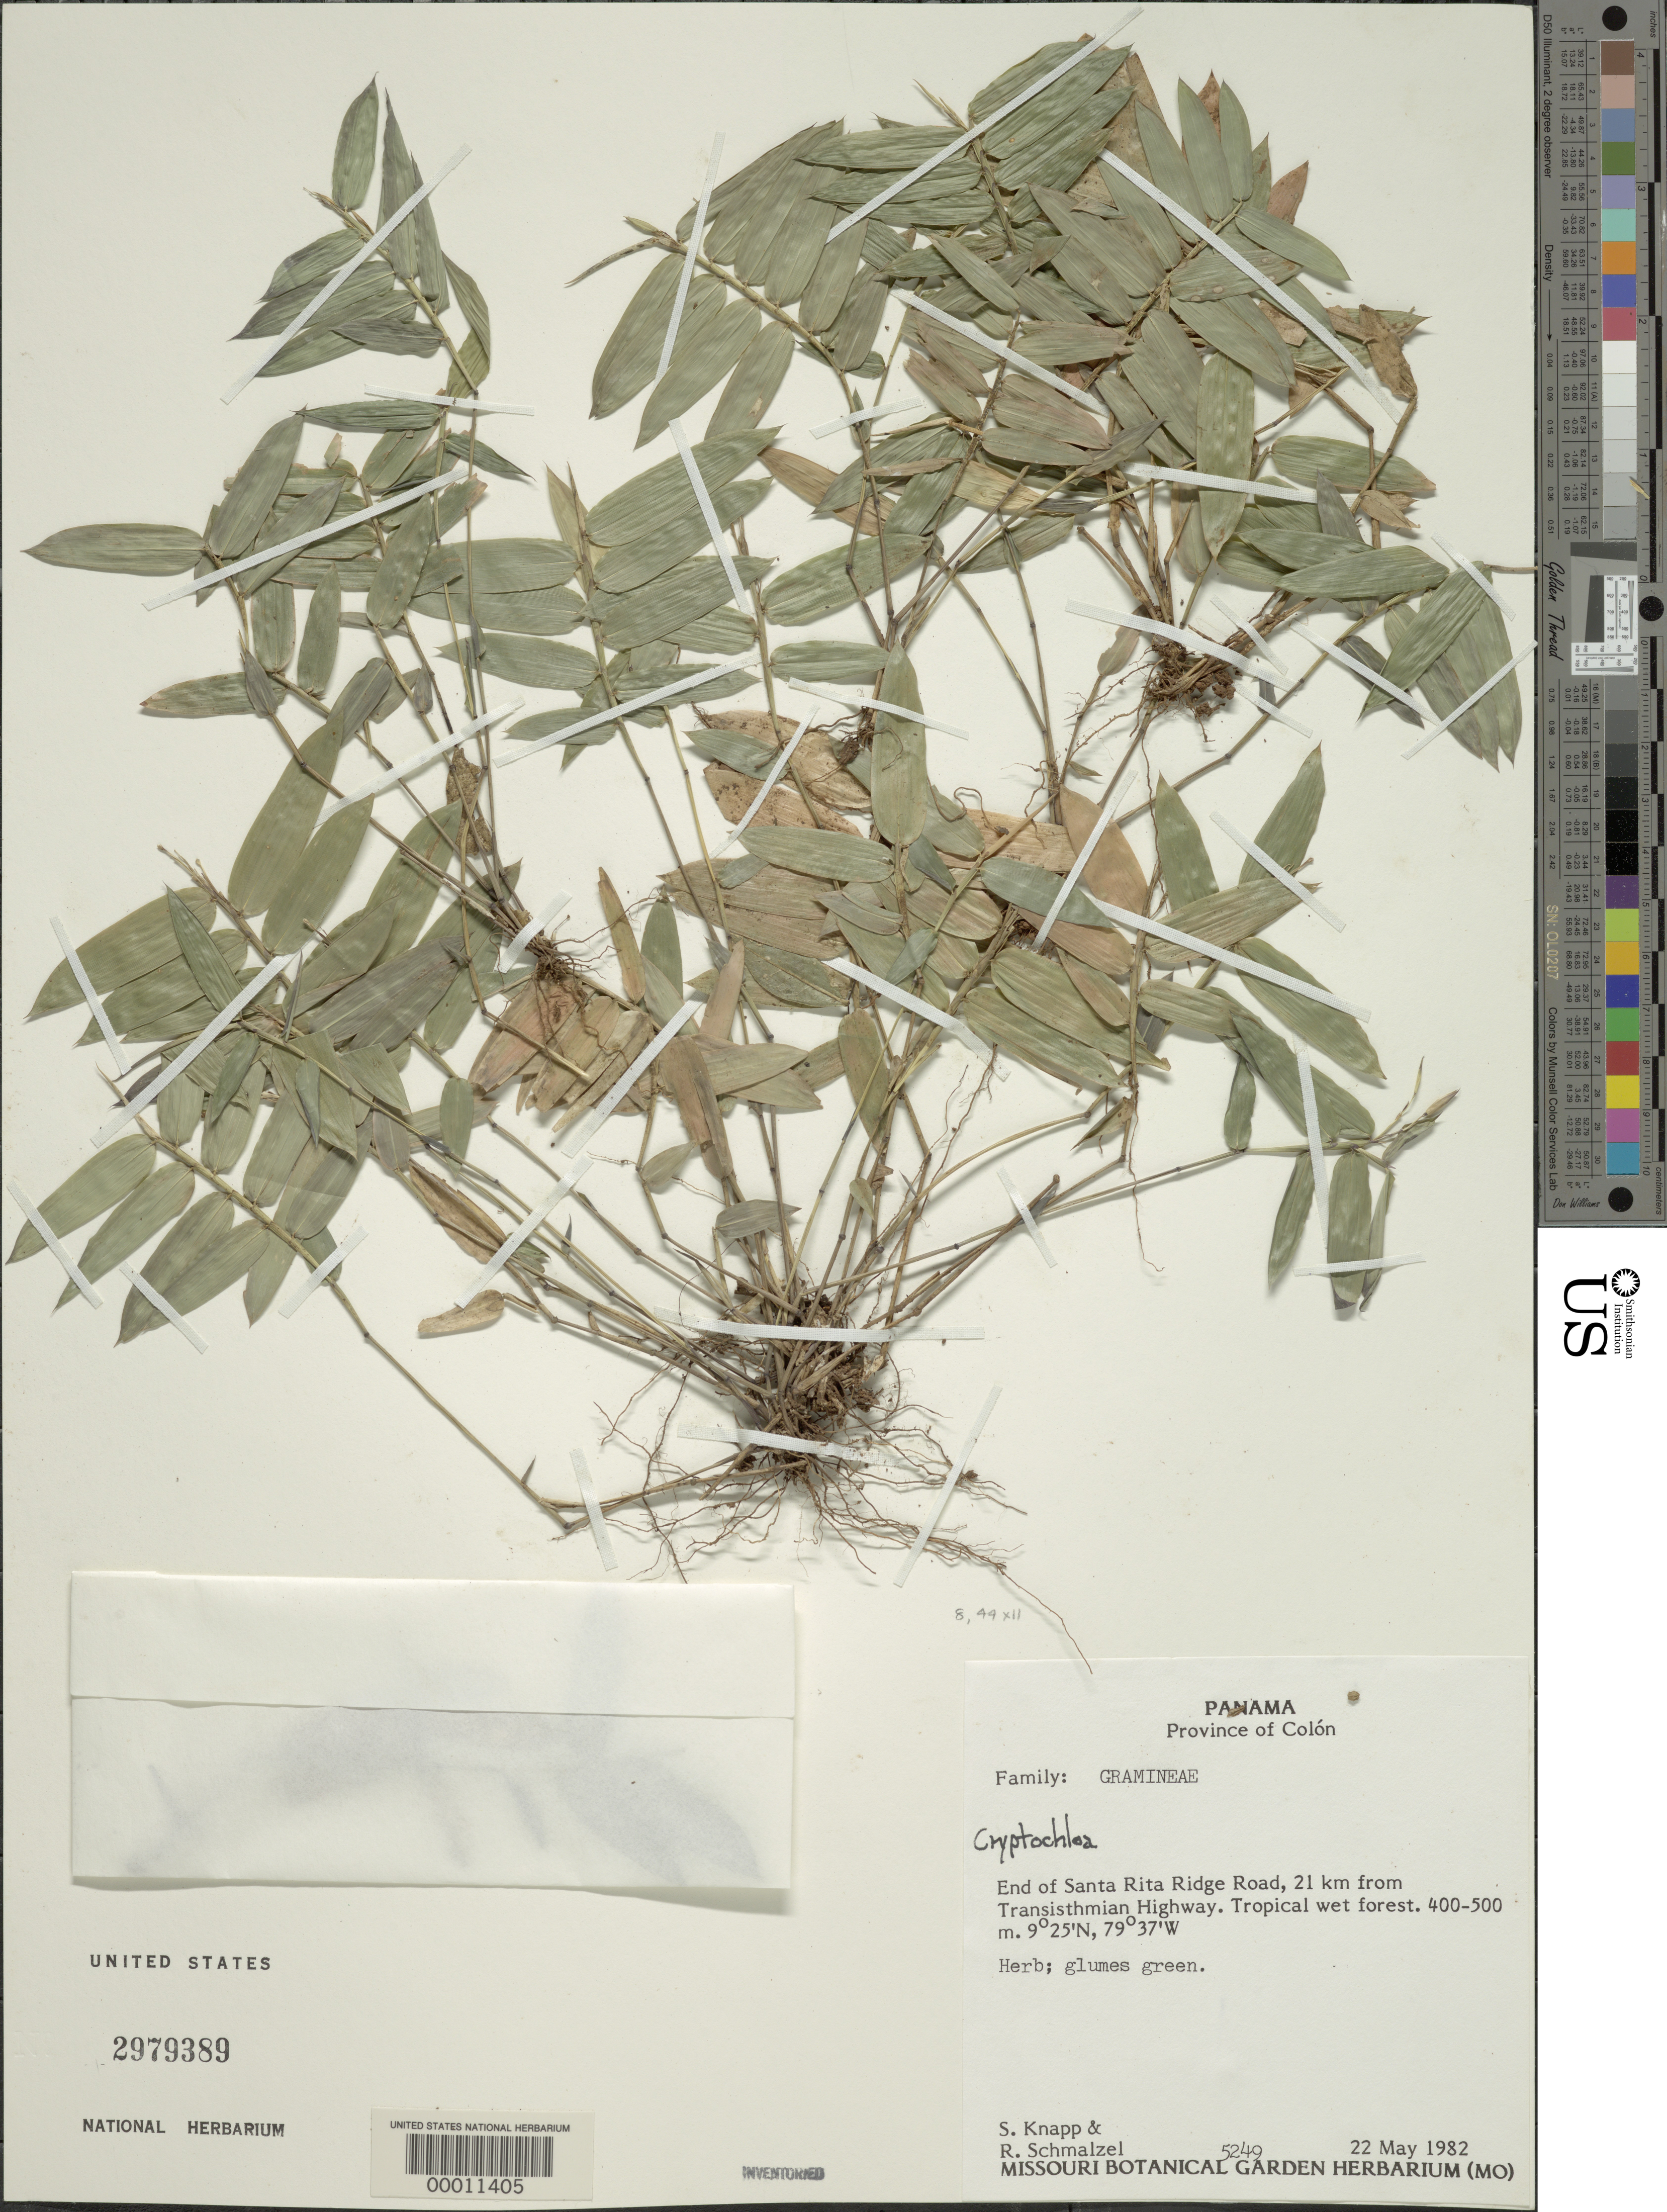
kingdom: Plantae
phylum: Tracheophyta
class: Liliopsida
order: Poales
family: Poaceae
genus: Cryptochloa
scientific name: Cryptochloa sp.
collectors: S. Knapp & R. Schmalzel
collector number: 5249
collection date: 1982-05-22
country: Panama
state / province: Colón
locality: End of Santa Rita Ridge Road, 21 km from Transisthmian Highway.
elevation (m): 400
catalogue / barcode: US 2979389